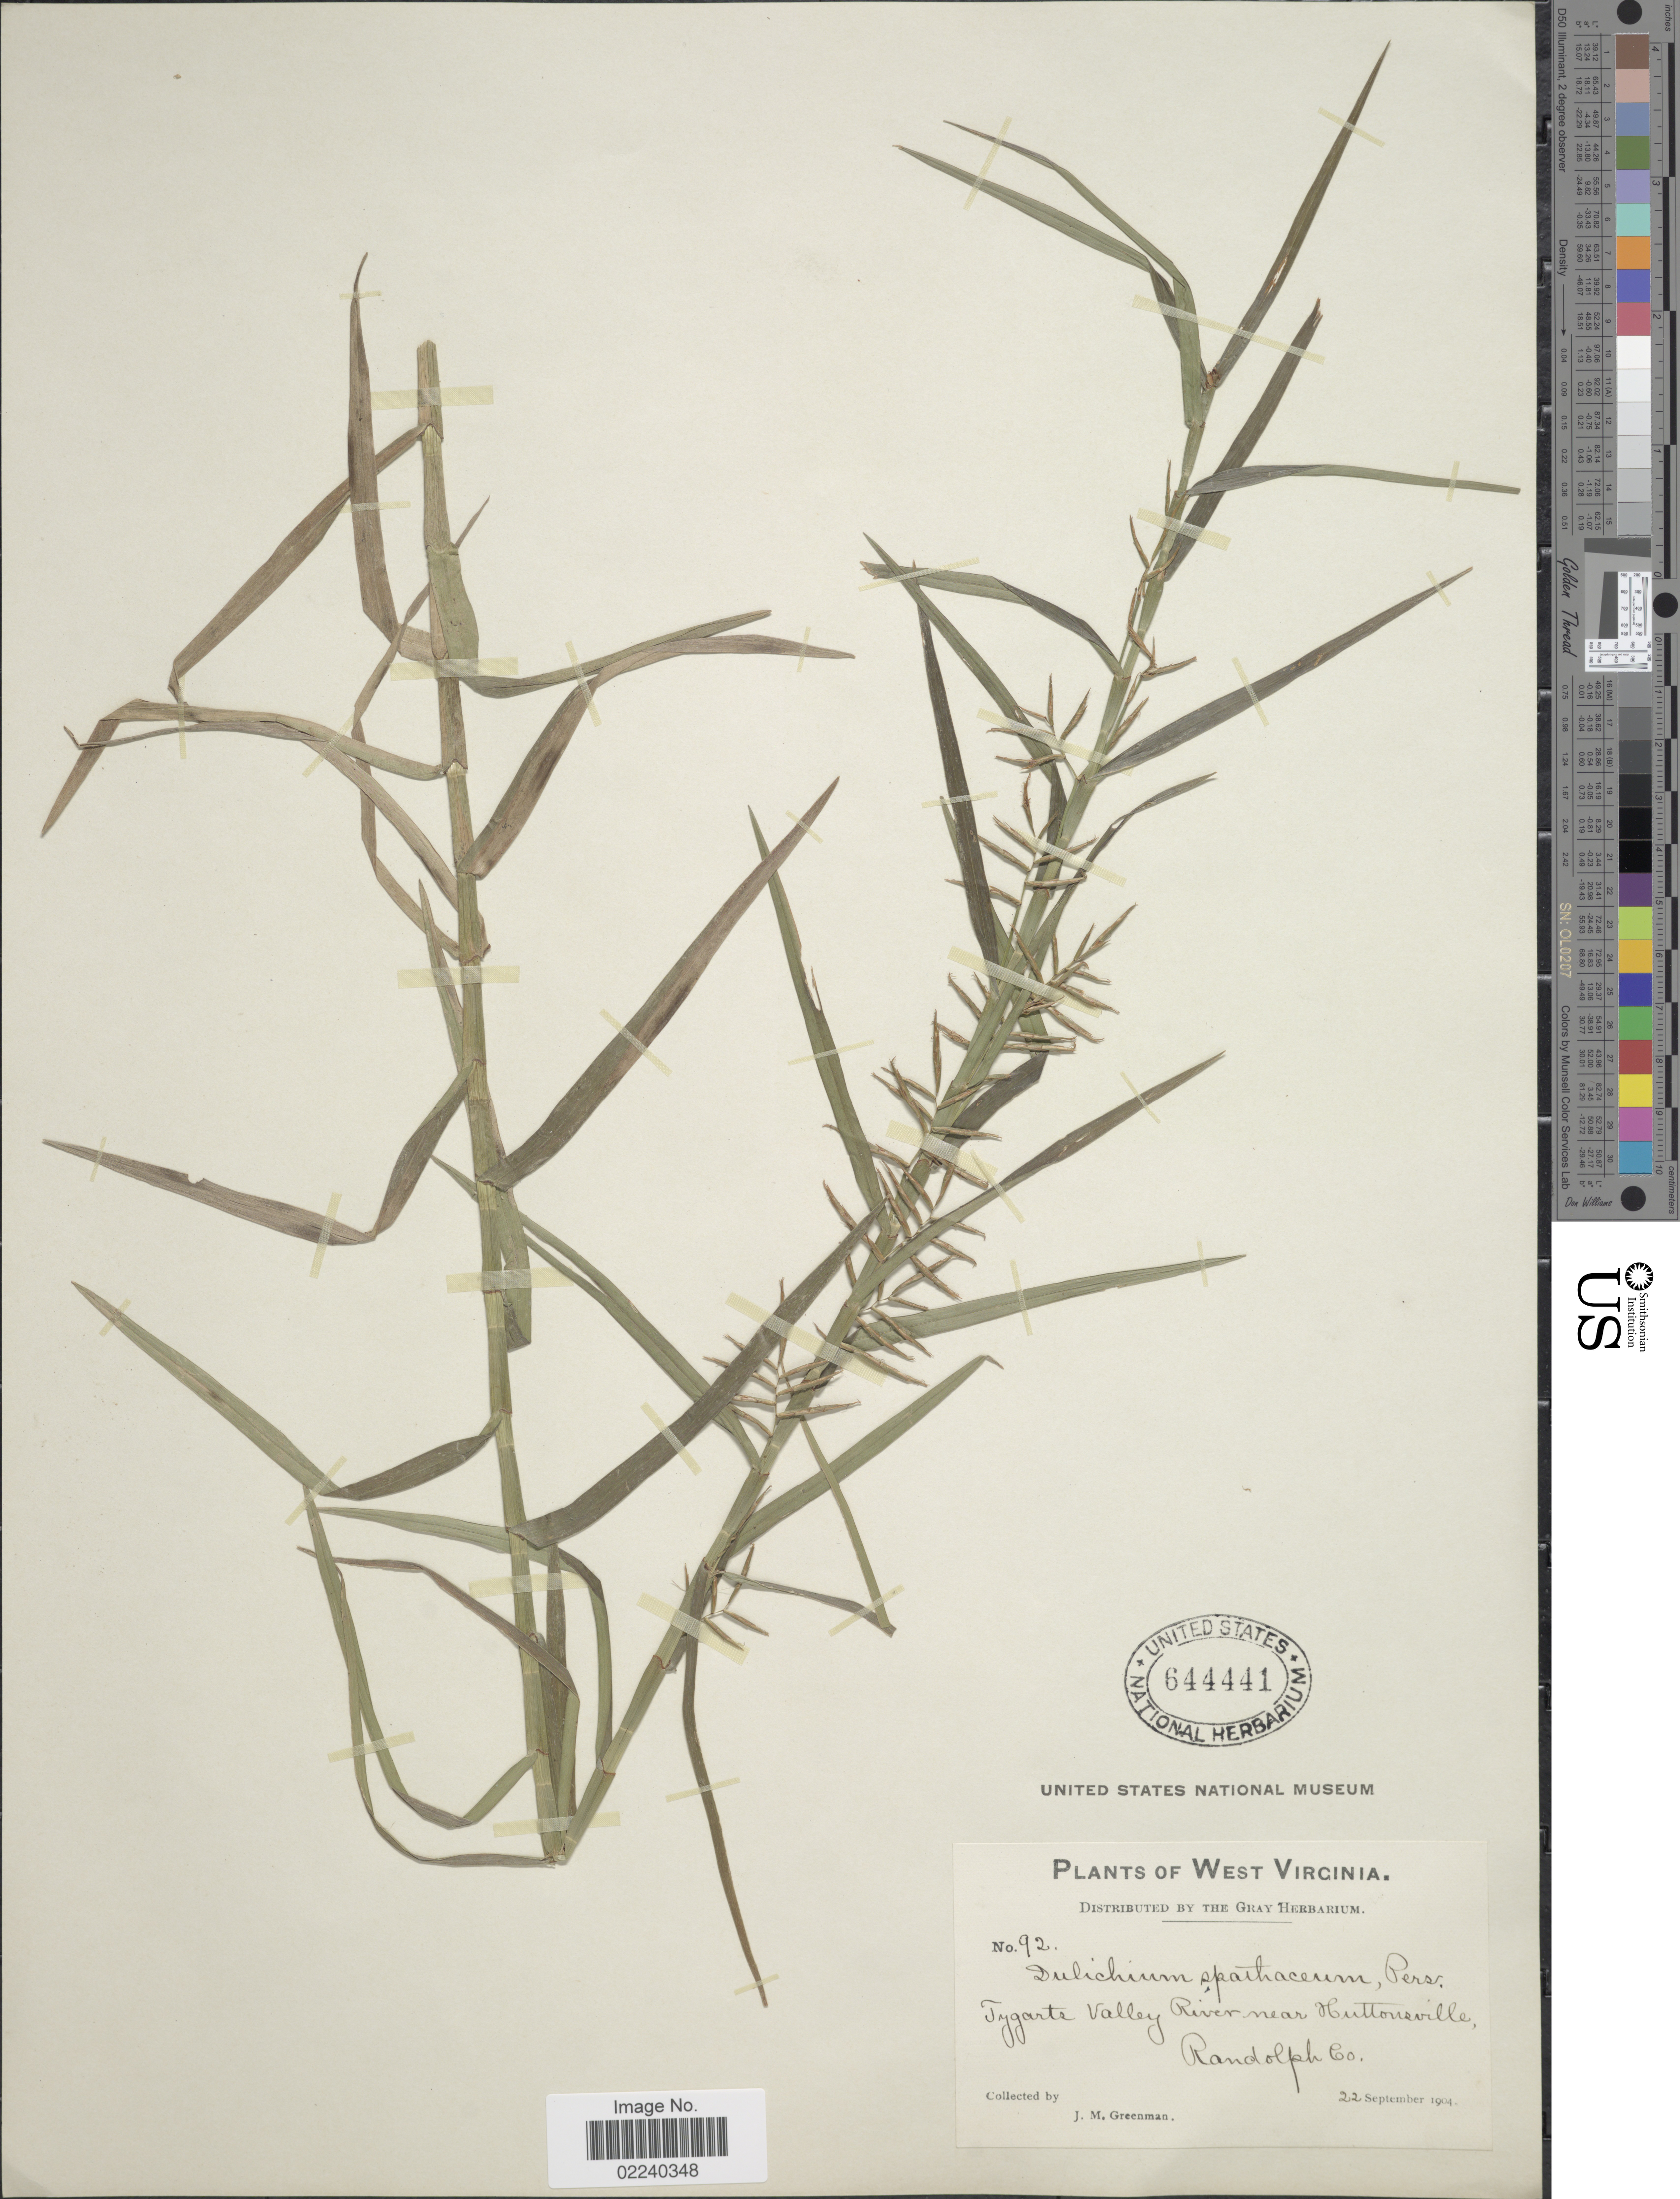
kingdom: Plantae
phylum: Tracheophyta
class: Liliopsida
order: Poales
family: Cyperaceae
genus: Dulichium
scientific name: Dulichium arundinaceum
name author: (L.) Britton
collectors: J. M. Greenman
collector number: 92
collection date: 1904-09-22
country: United States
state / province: West Virginia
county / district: Randolph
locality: Tygarte Valley River near Huttonsville, Randolph Co.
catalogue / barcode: US 644441